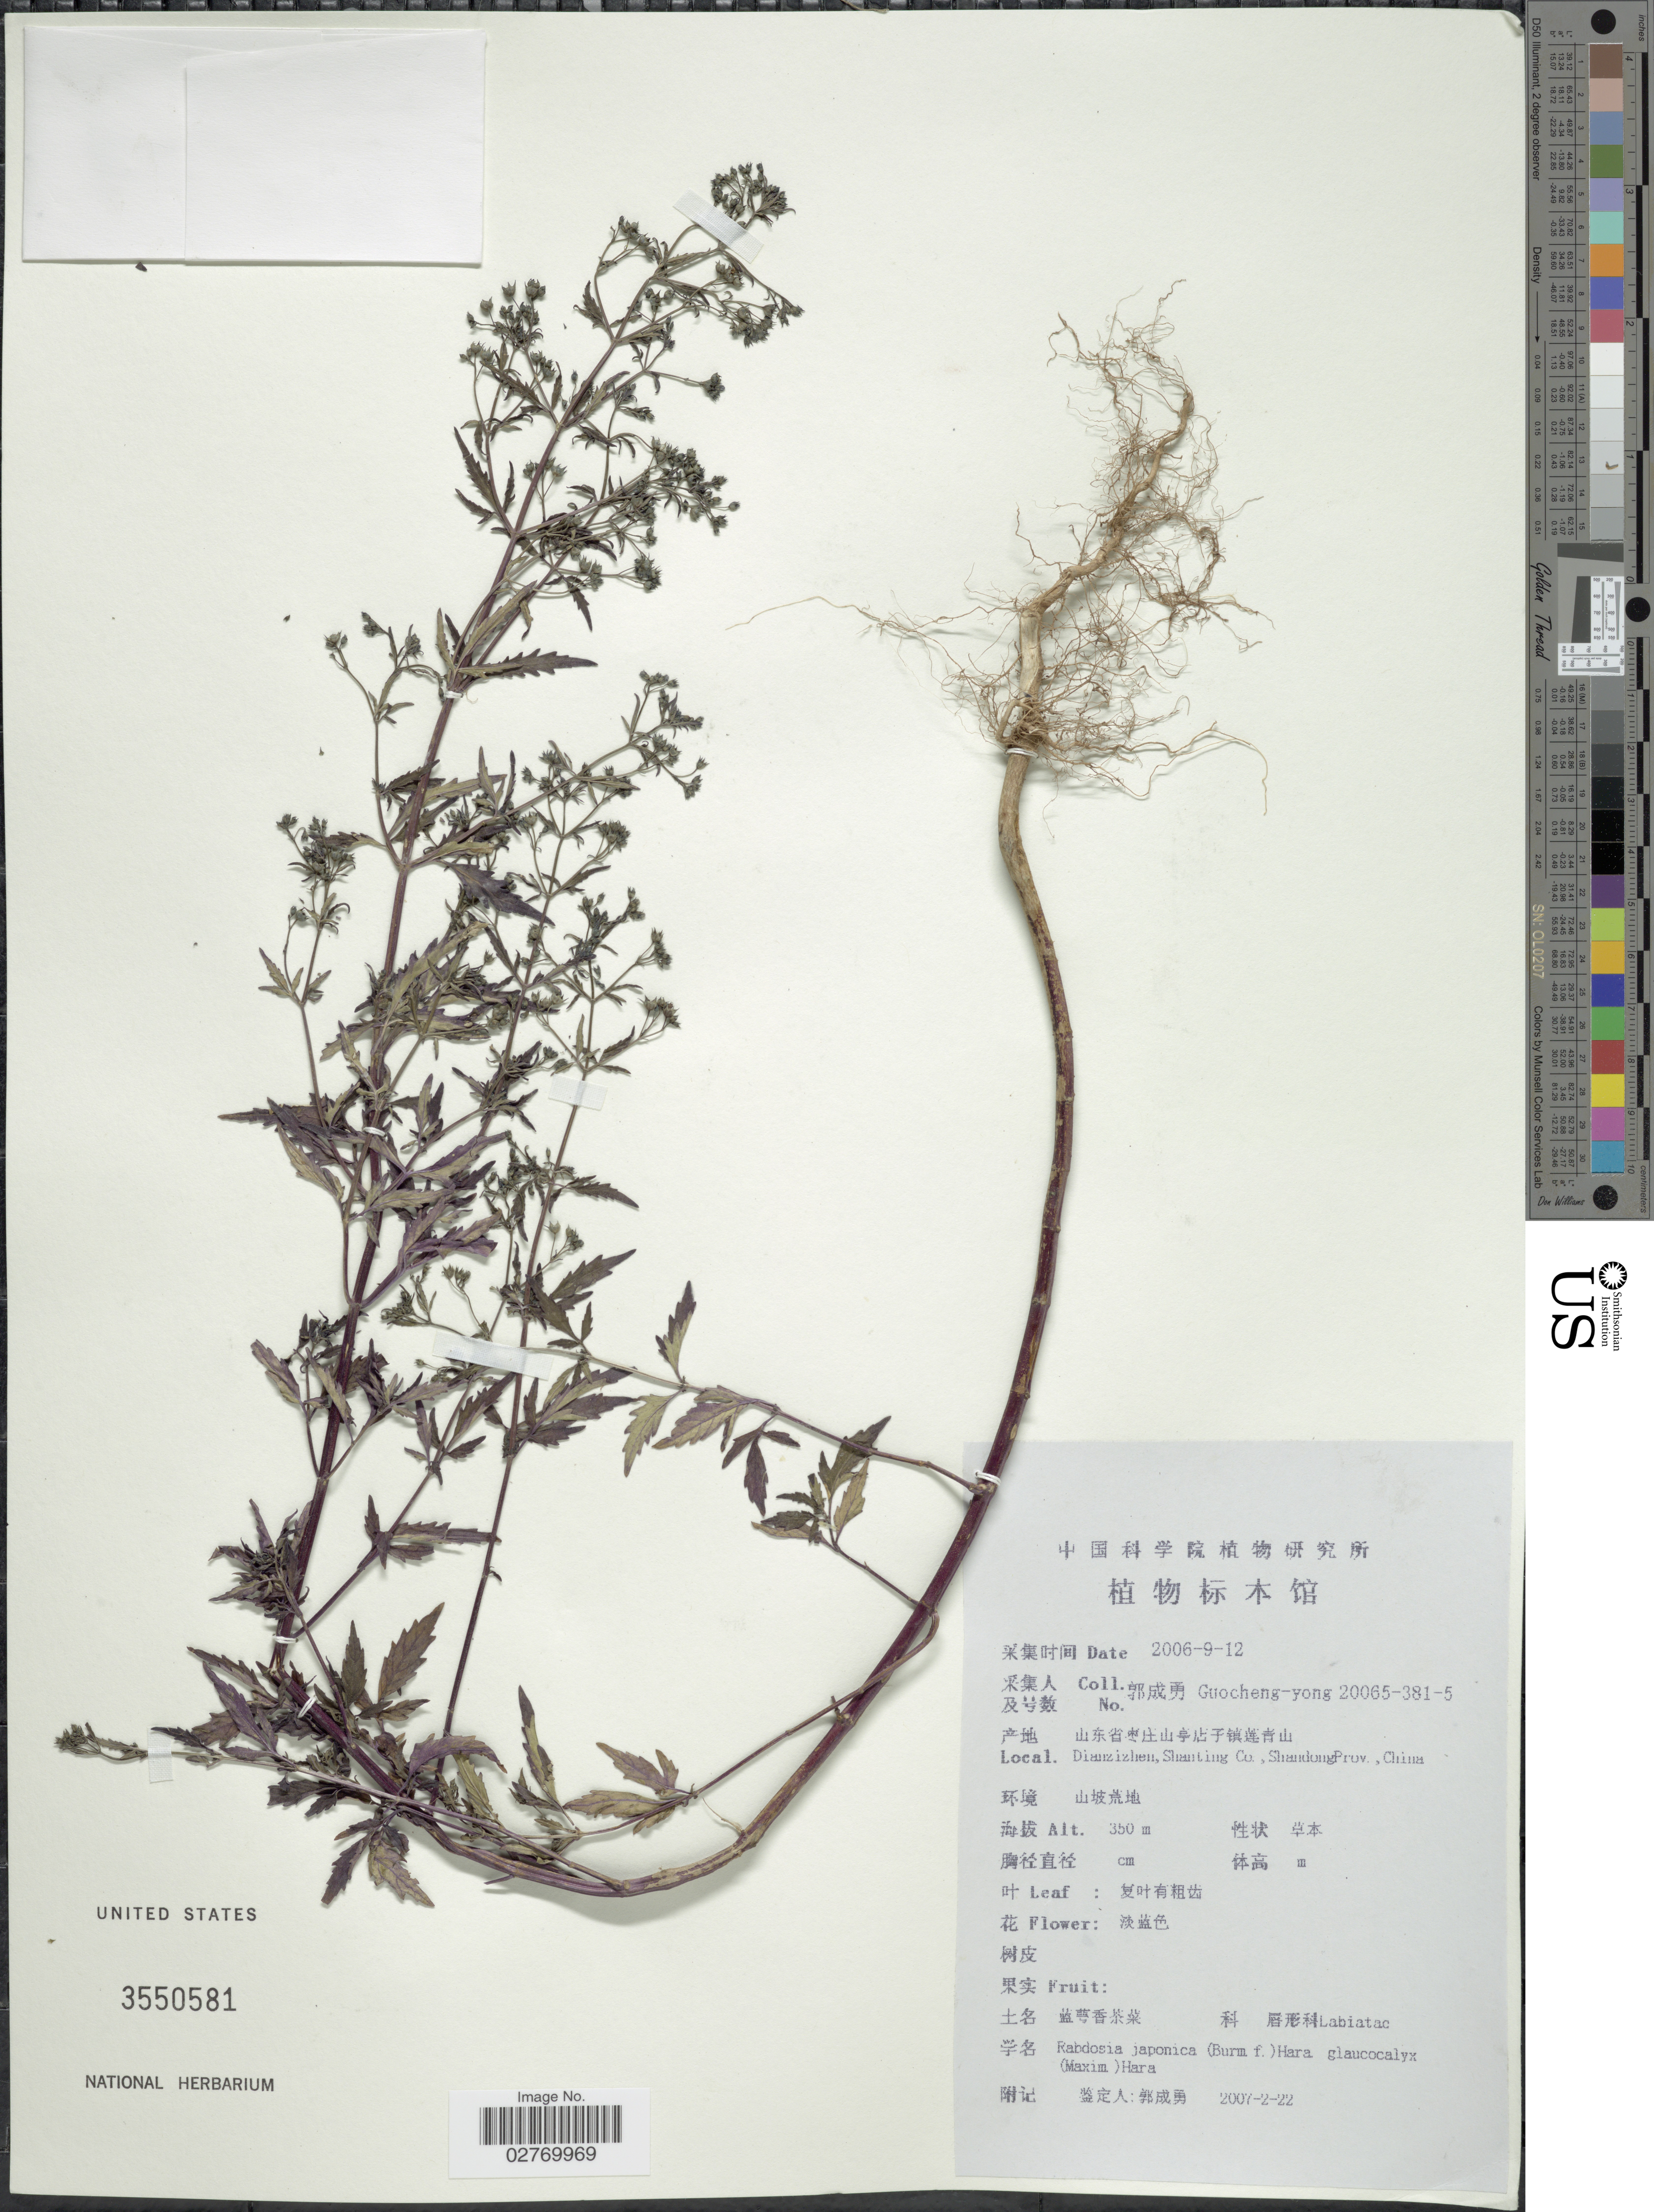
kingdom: Plantae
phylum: Tracheophyta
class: Magnoliopsida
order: Lamiales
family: Lamiaceae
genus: Scutellaria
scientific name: Scutellaria japonica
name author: Burm. f.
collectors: Guo cheng-yong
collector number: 20065-381-5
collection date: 2006-09-12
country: China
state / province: Shandong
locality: Dianzizhen, Shanting Co.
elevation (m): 350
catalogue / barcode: US 3550581